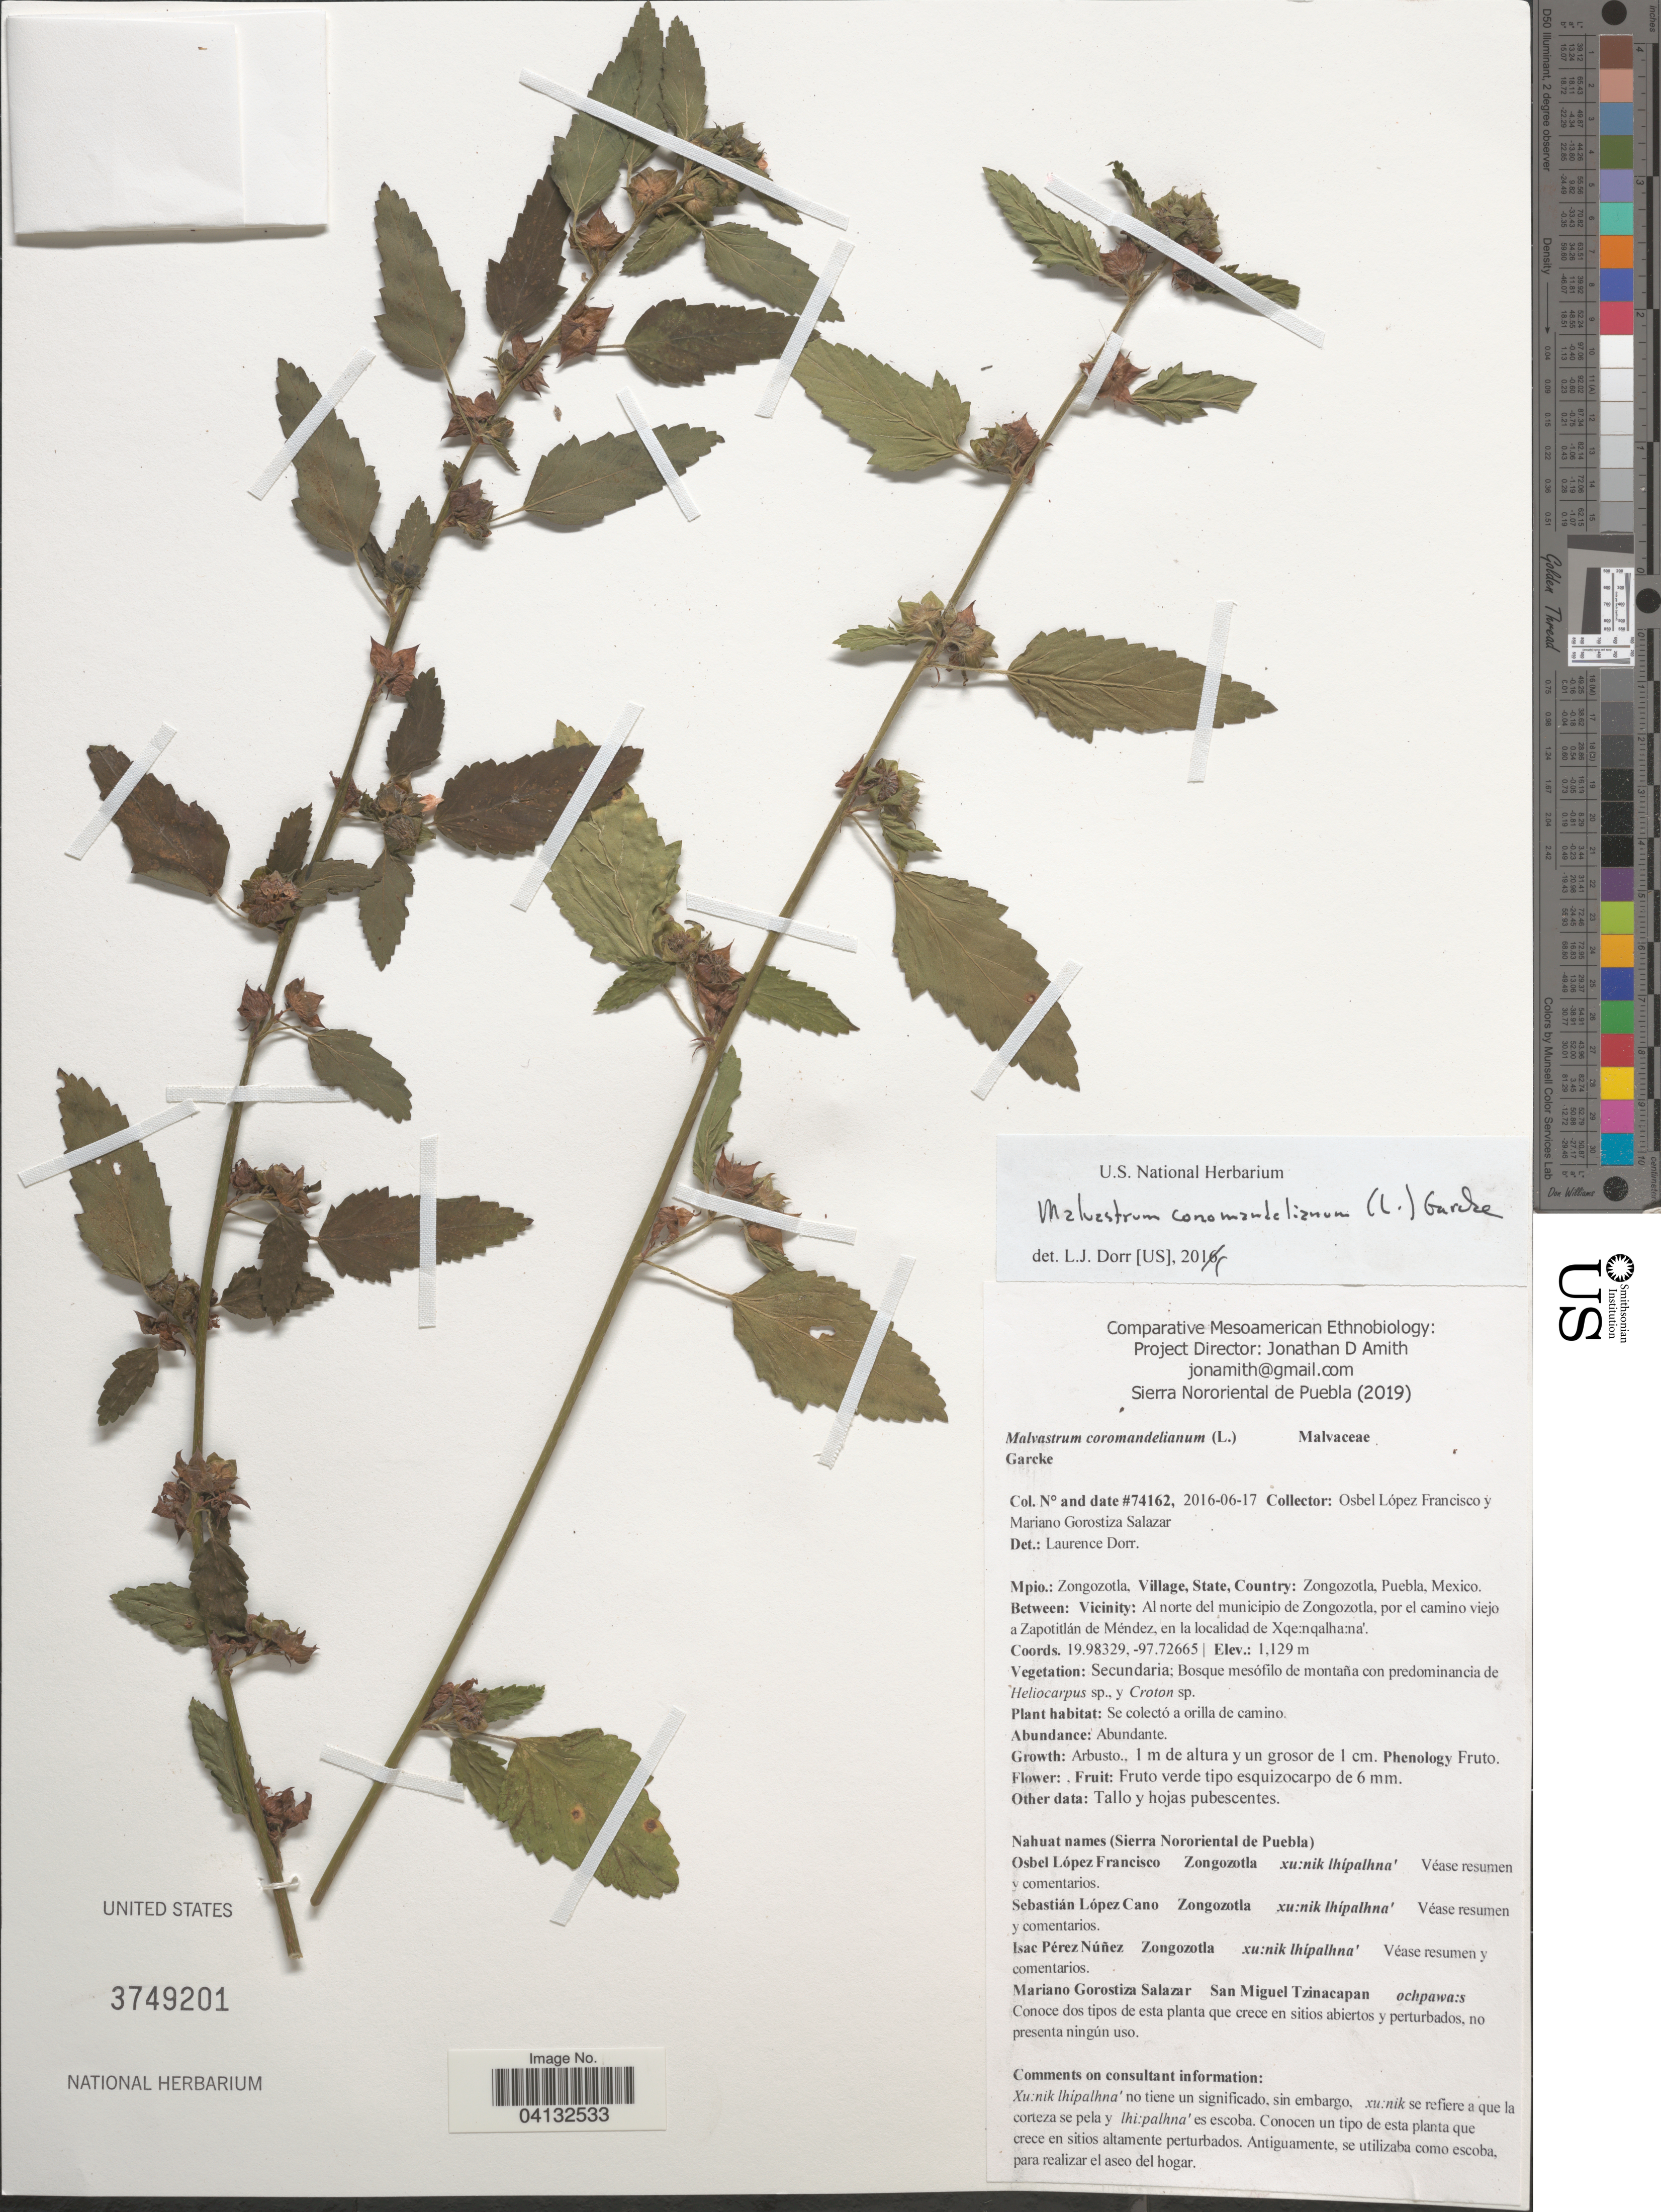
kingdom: Plantae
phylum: Tracheophyta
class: Magnoliopsida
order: Malvales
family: Malvaceae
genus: Malvastrum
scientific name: Malvastrum coromandelianum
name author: (L.) Garcke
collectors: O. Francisco & M. Gorostiza S.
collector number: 74162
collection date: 2016-06-17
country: Mexico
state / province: Puebla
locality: Mpio.: Zongozotla, Village: Zongozotla. Between: Vicinity: Al norte del municipio de Zongozotla, por el camino viejo a Zapotitlán de Méndez, en la localidad de Zqe:nqalha:na'.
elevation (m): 1129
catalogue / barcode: US 3749201